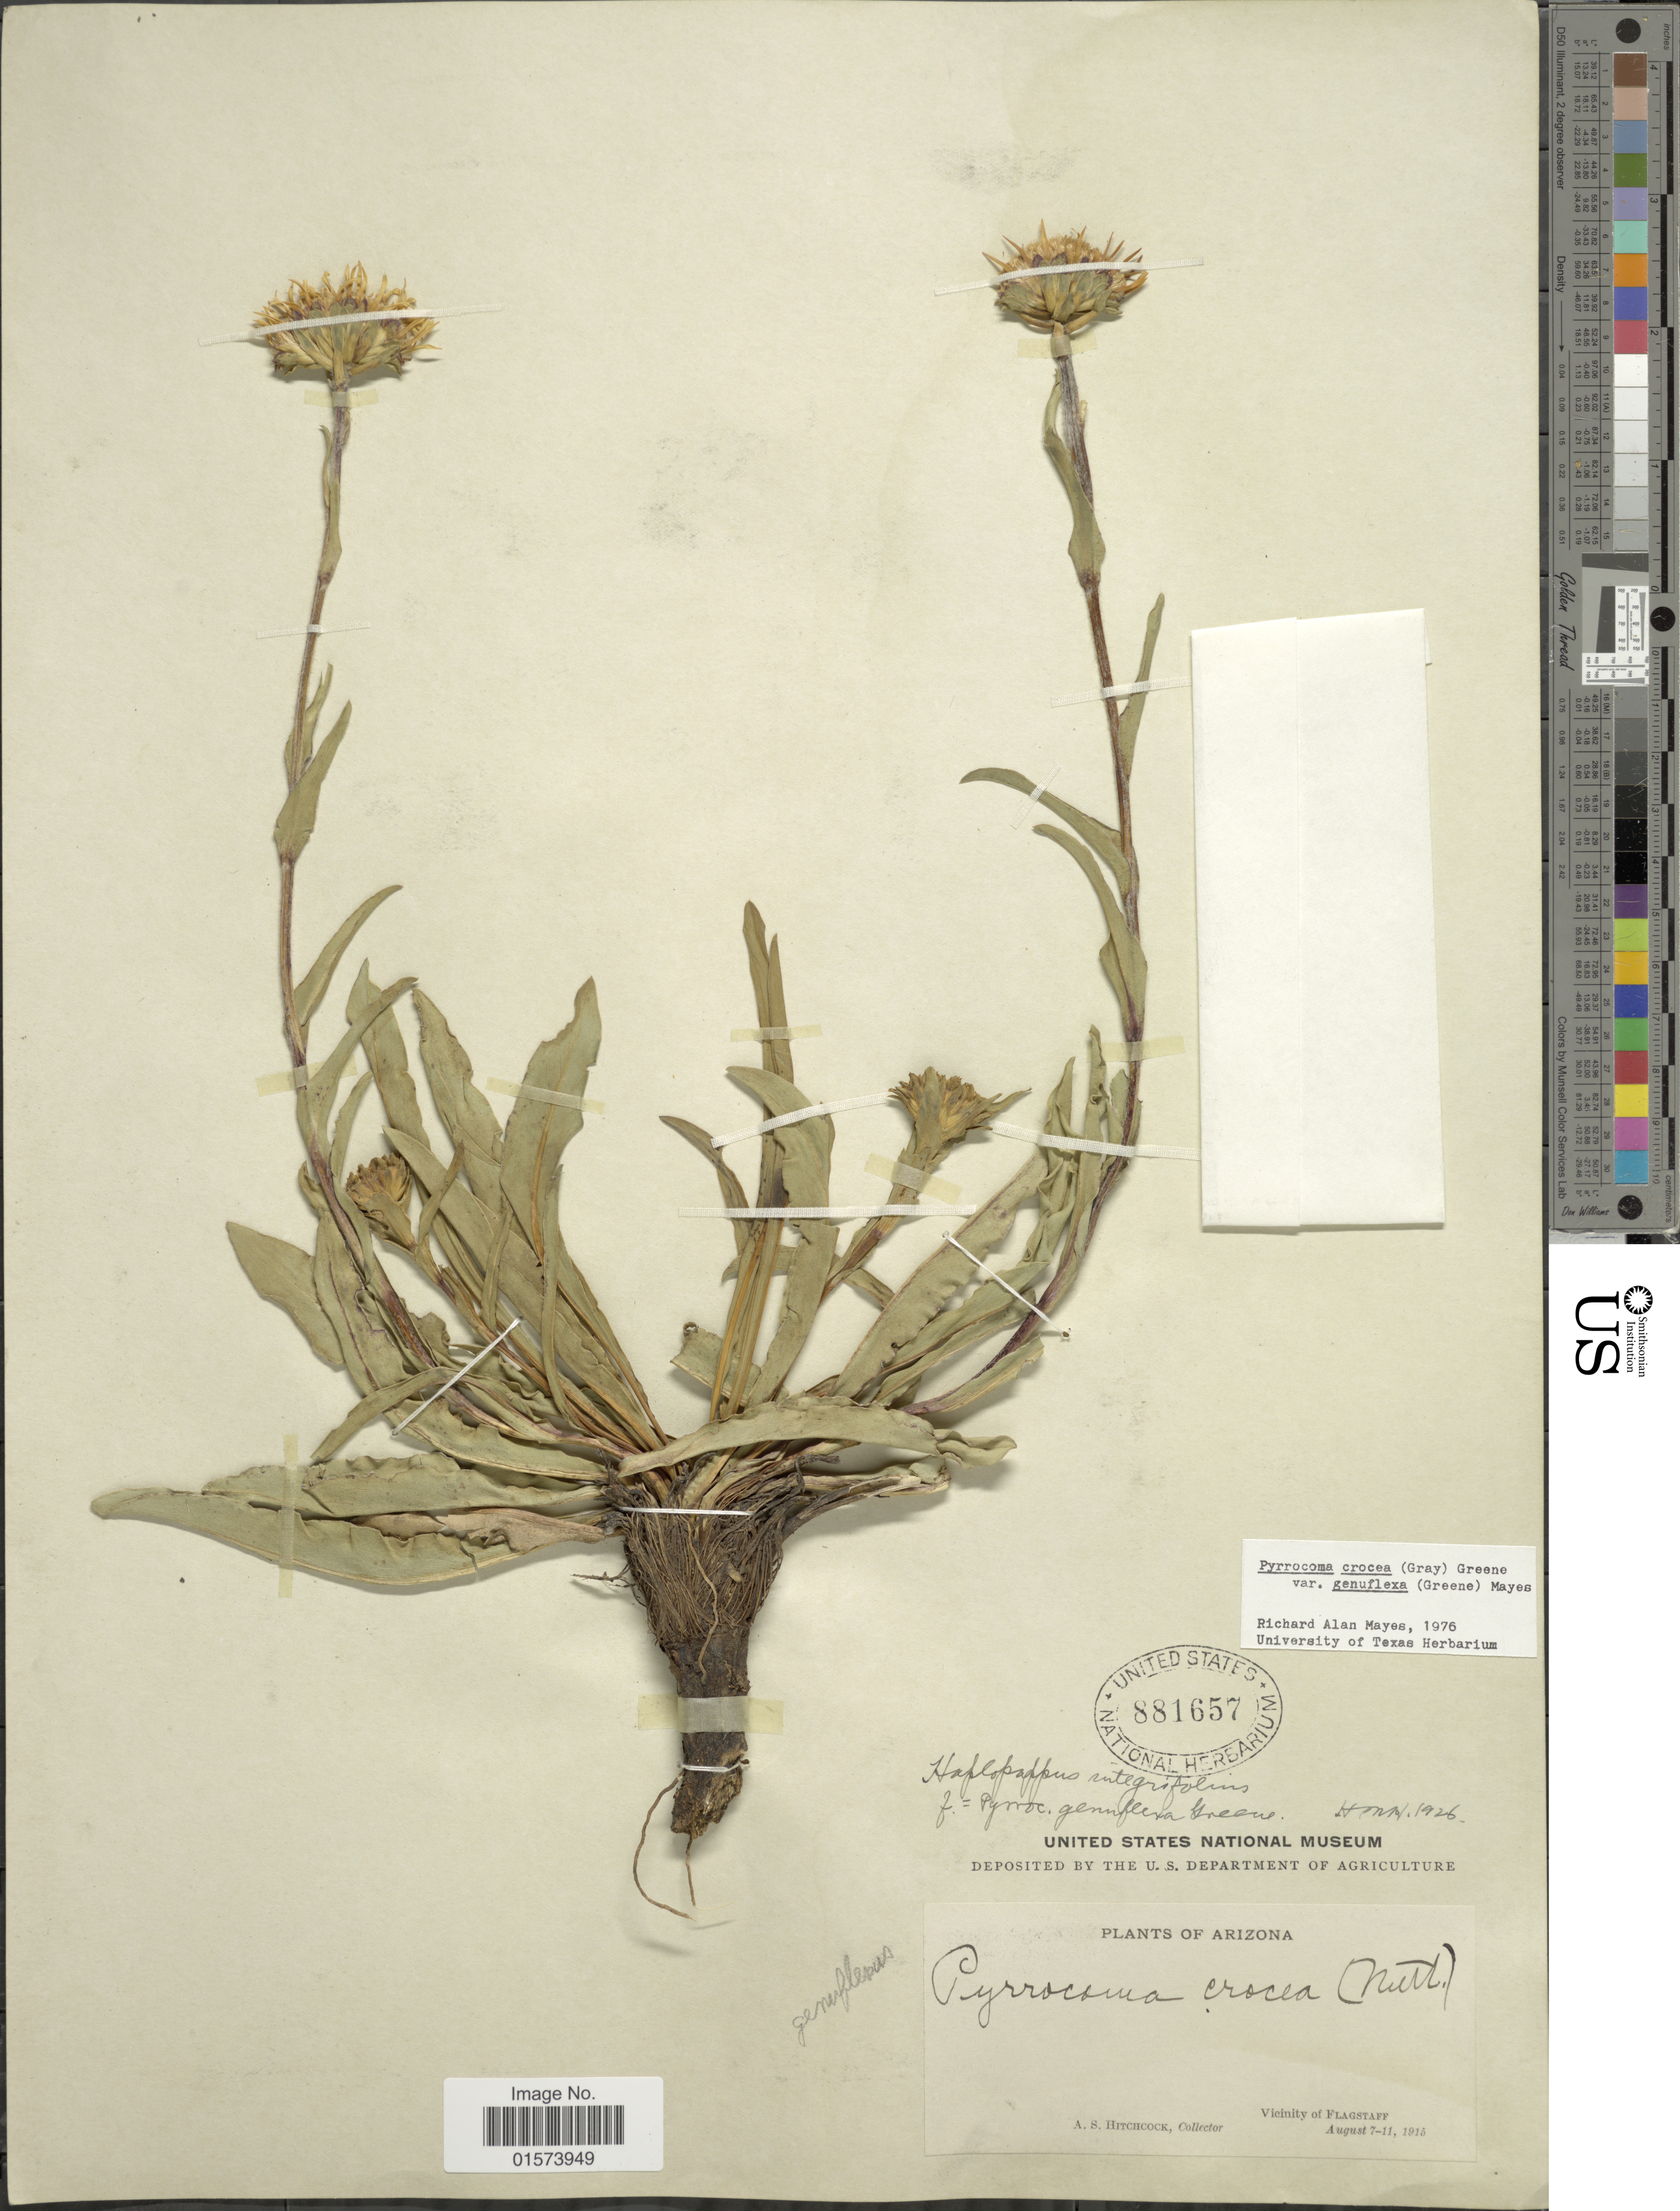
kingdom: Plantae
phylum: Tracheophyta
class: Magnoliopsida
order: Asterales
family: Asteraceae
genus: Pyrrocoma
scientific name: Pyrrocoma crocea var. genuflexa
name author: Mayes ex & D.J. Keil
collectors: A. S. Hitchcock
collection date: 1915-08-07/1915-08-11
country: United States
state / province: Arizona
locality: Vicinity of Flagstaff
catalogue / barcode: US 881657